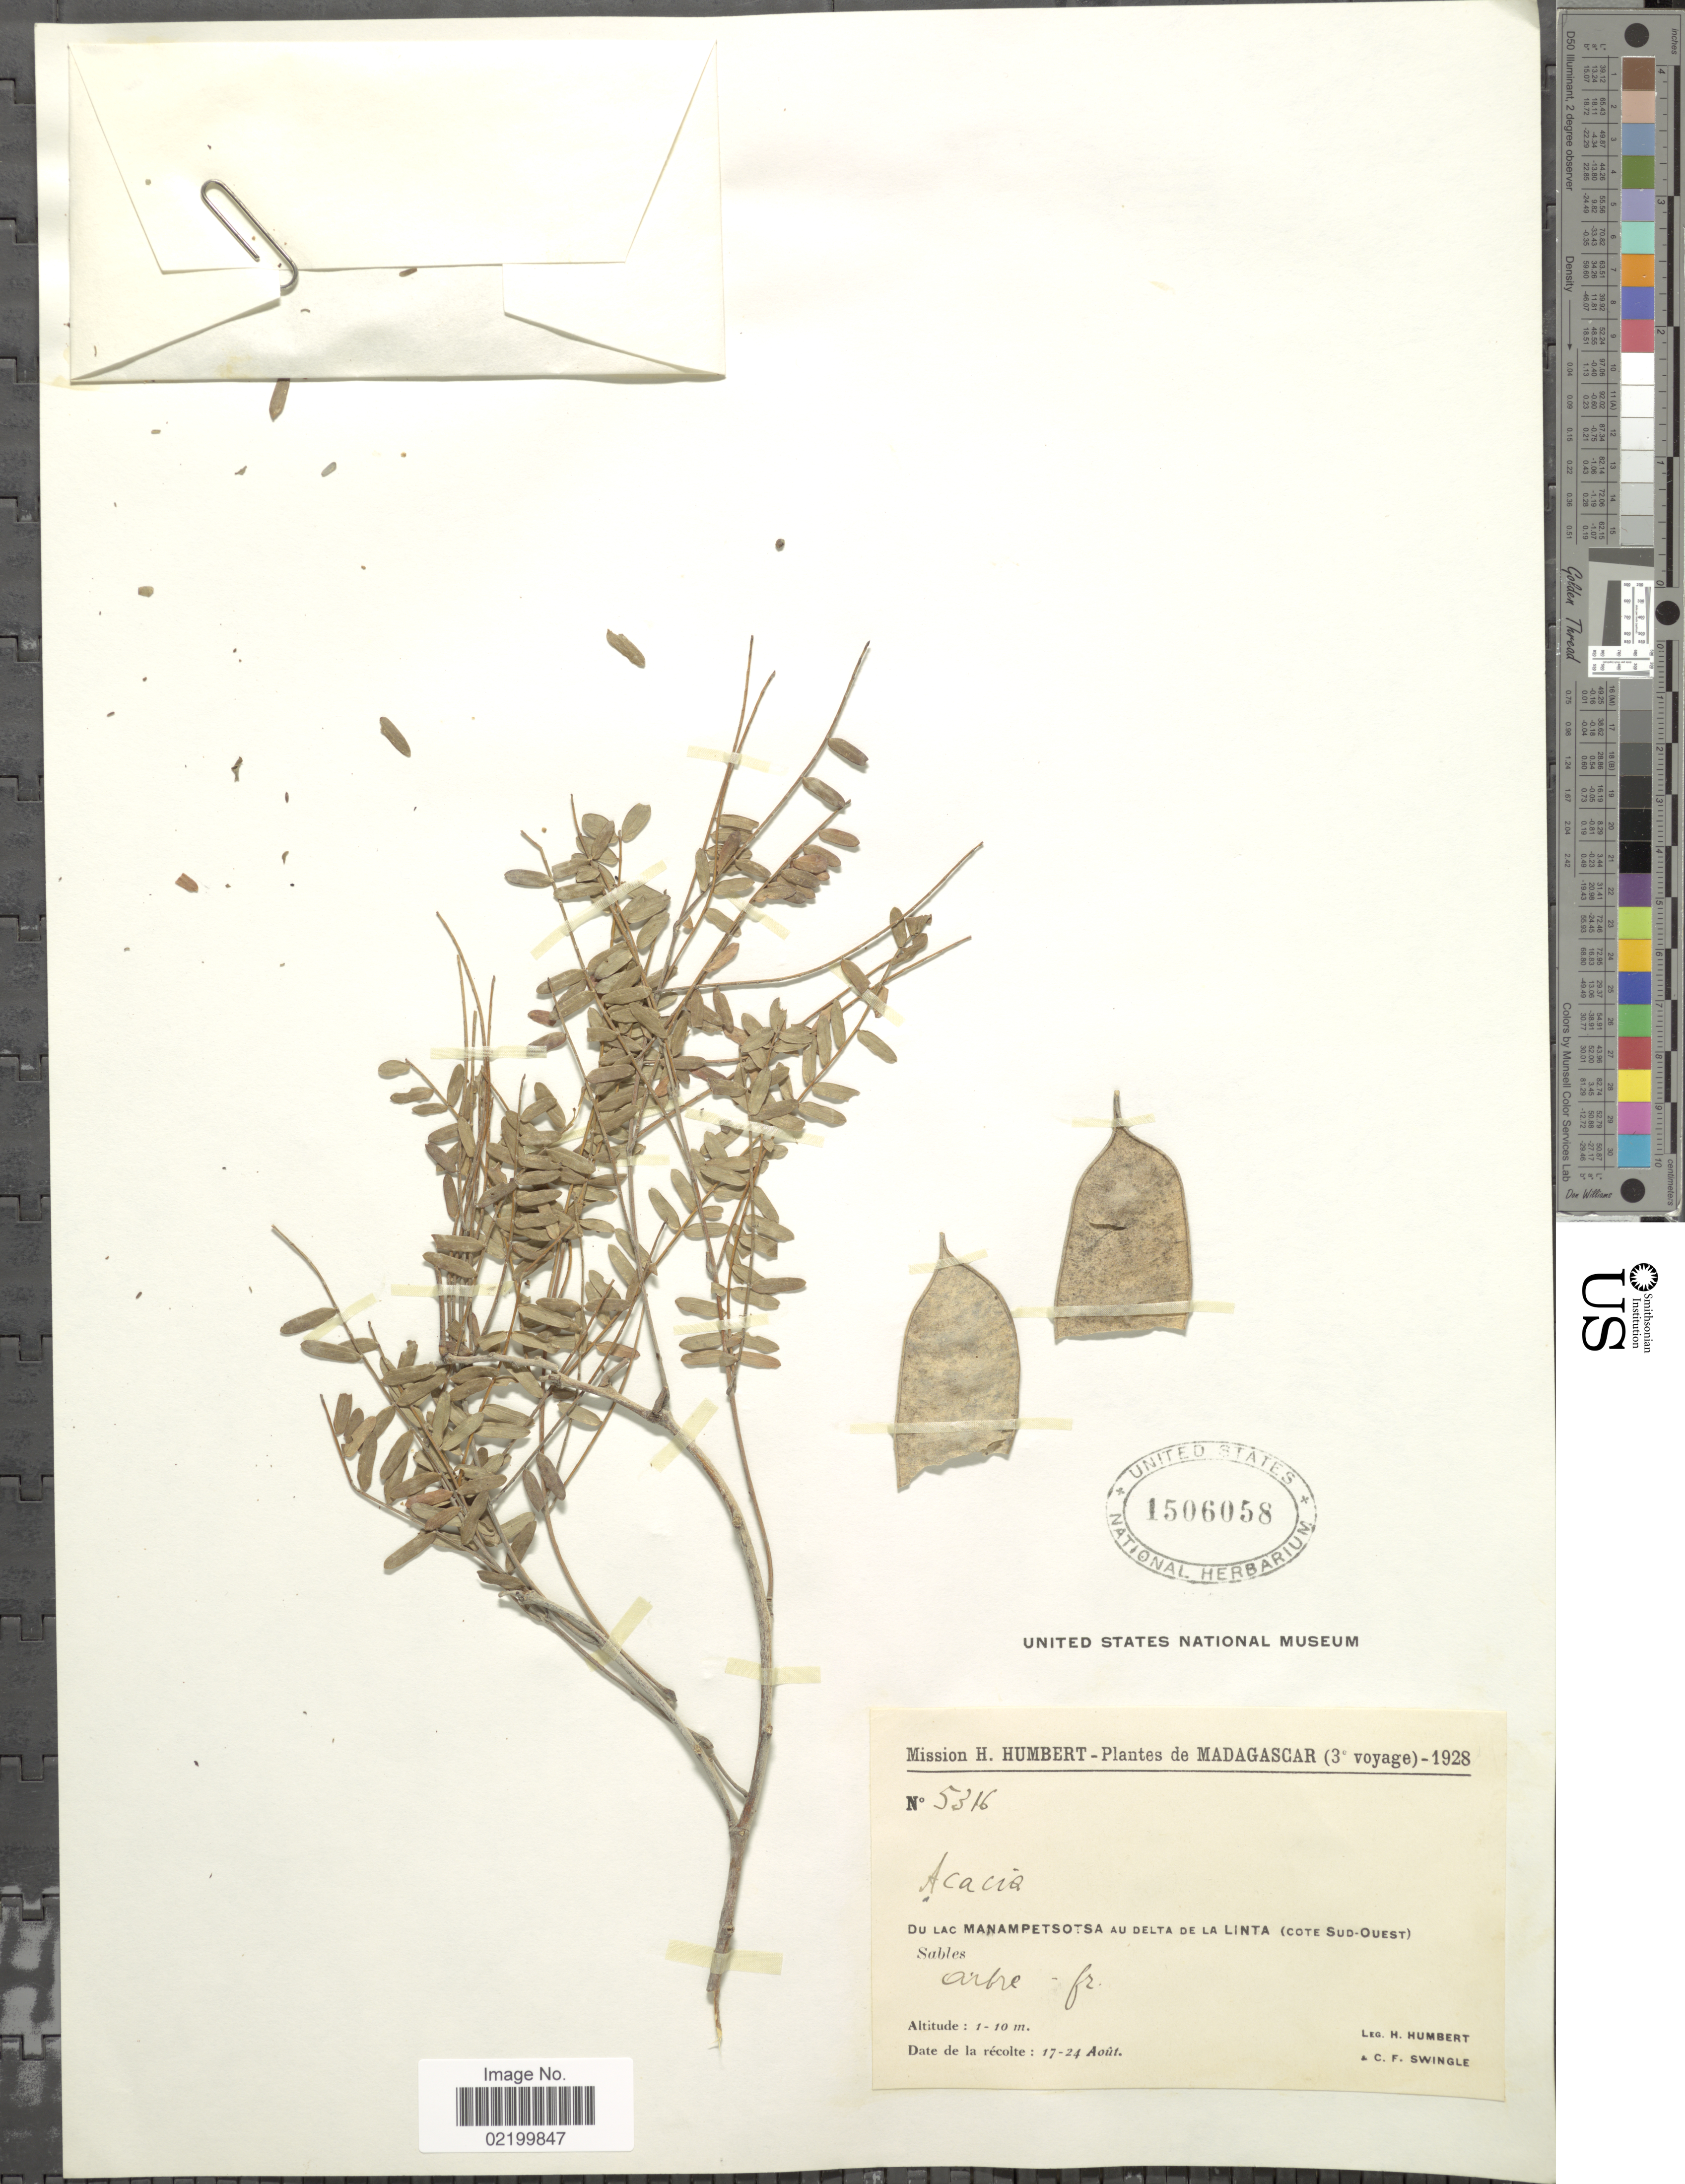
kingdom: Plantae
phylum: Tracheophyta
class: Magnoliopsida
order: Fabales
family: Fabaceae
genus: Acacia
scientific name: Acacia sp.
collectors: H. Humbert & C. Swingle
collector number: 5316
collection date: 1928-08-17/1928-08-24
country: Madagascar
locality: Du lac Manampetsotsa au Delta de la Linta ( cote Sud-Ouest)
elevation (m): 1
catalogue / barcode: US 1506058